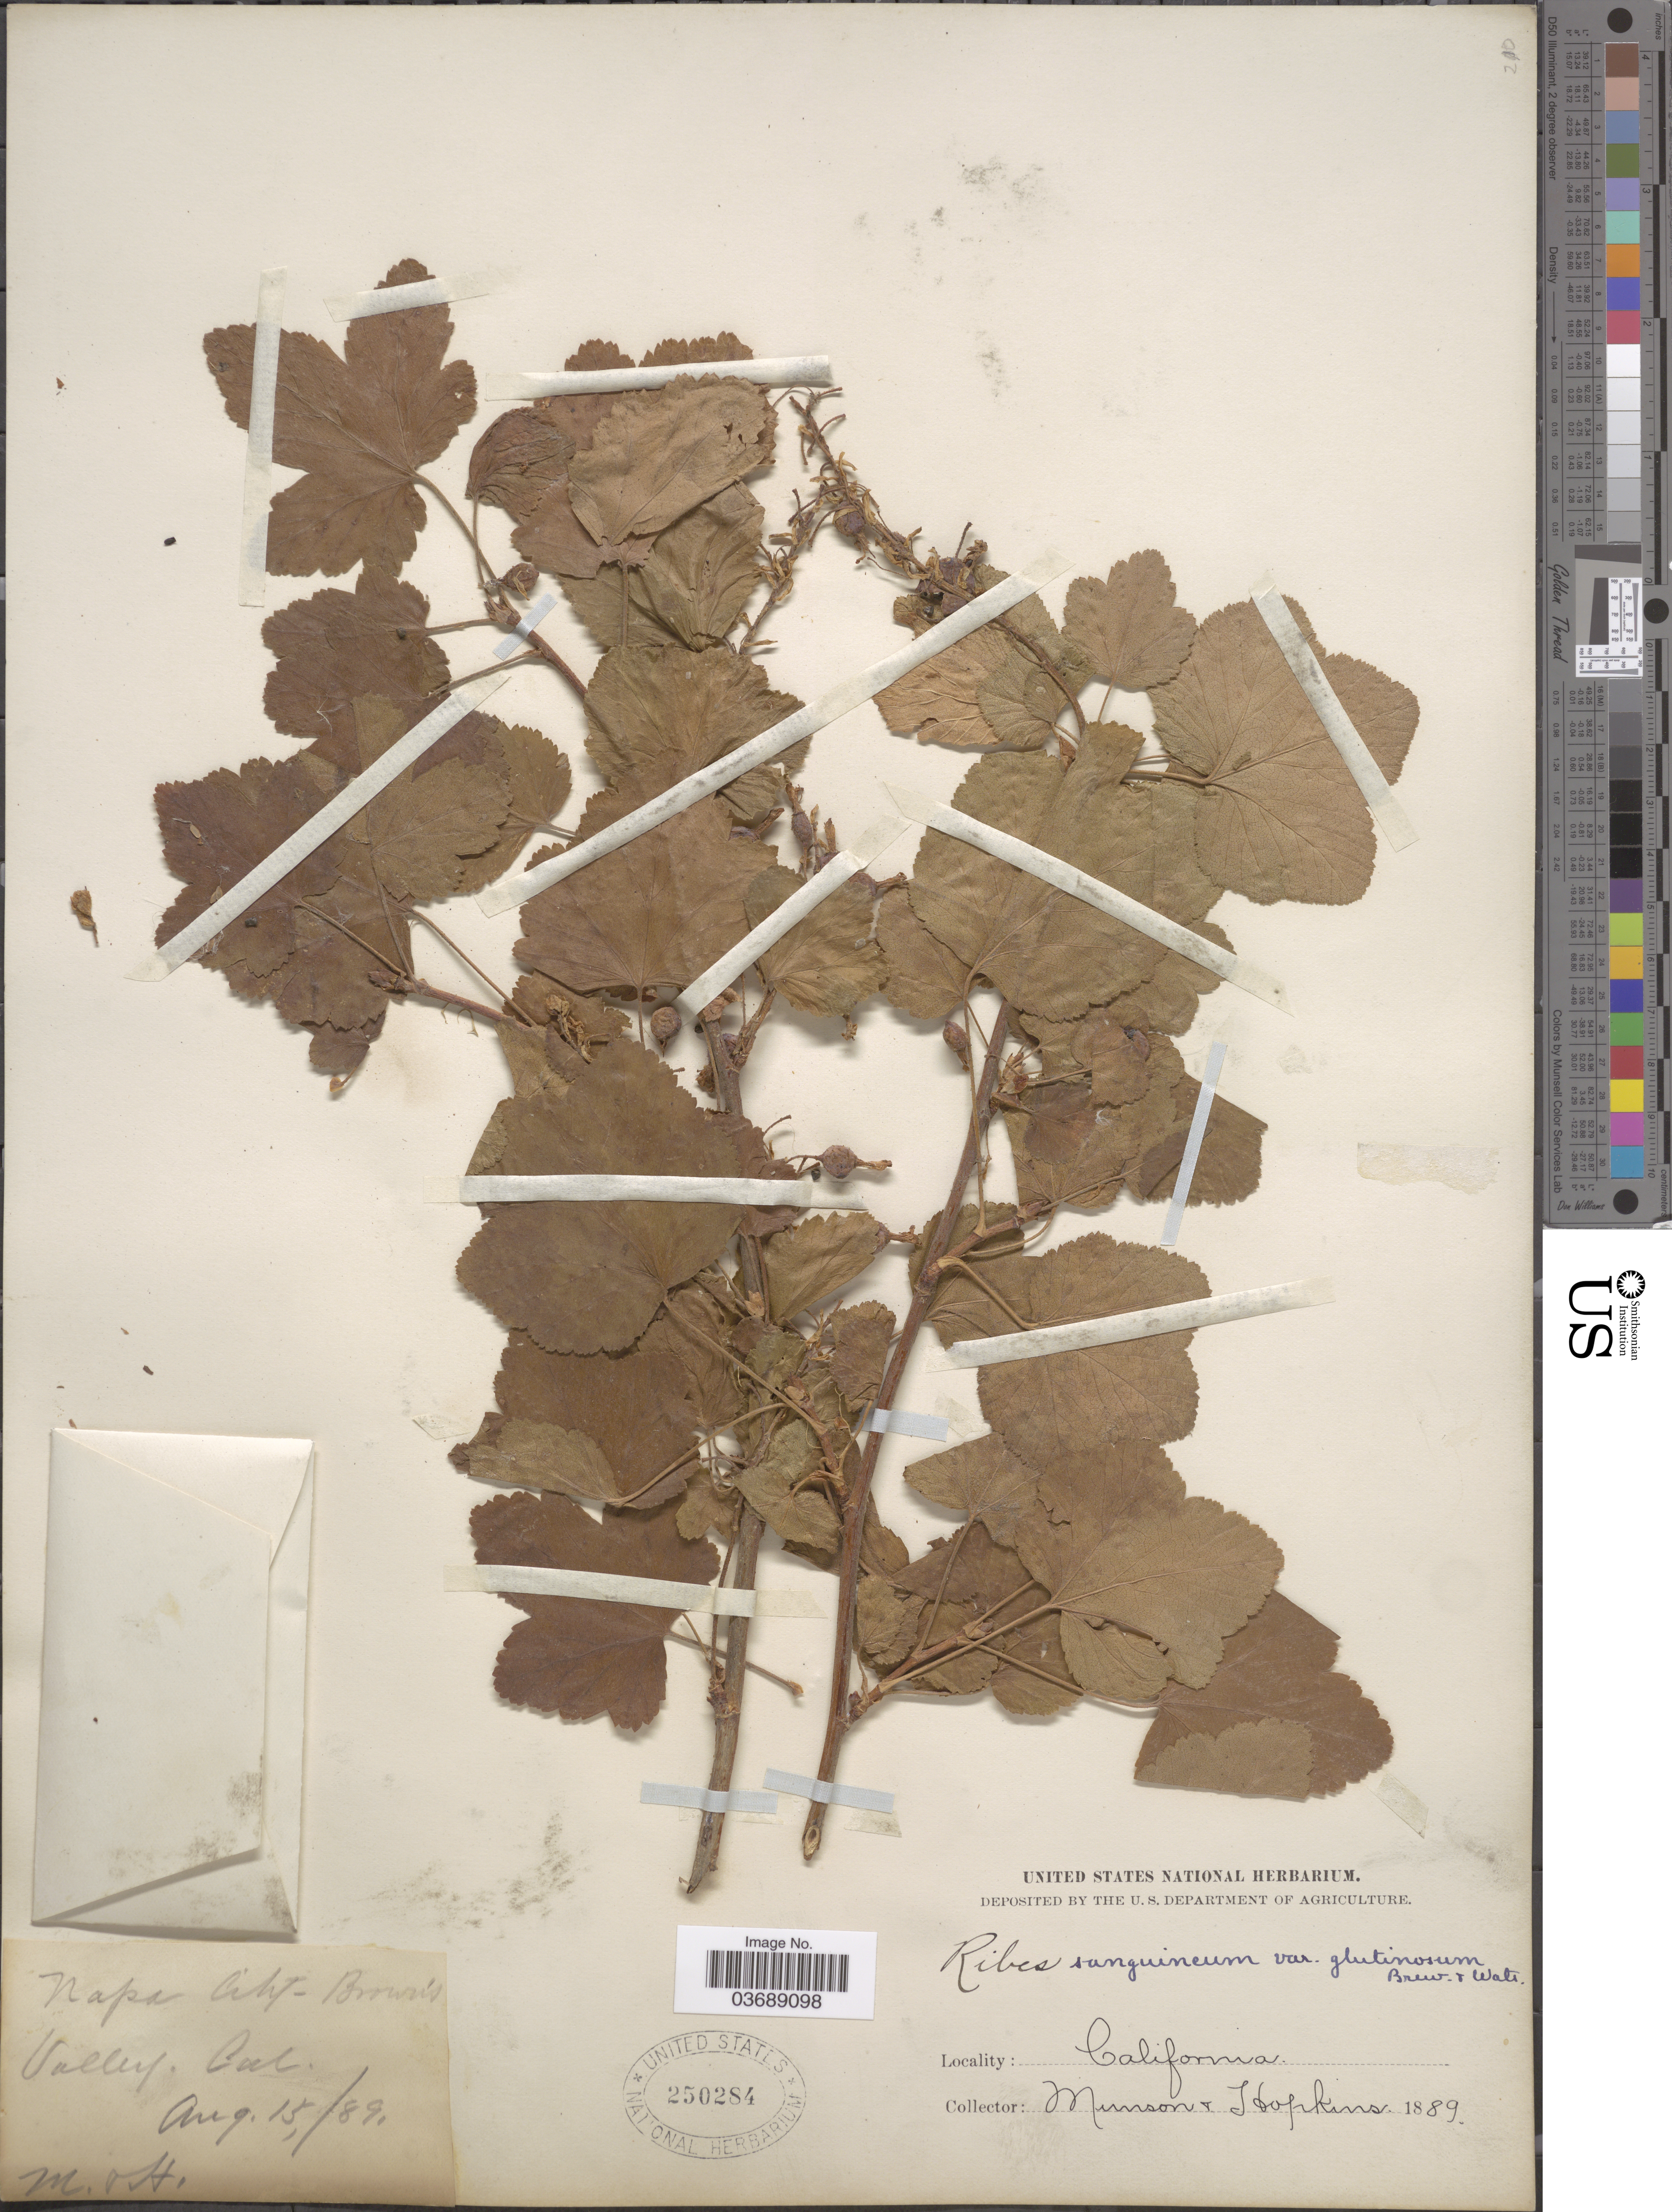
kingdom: Plantae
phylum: Tracheophyta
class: Magnoliopsida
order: Saxifragales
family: Grossulariaceae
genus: Ribes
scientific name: Ribes sanguineum var. glutinosum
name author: (Benth.) Loudon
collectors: -. Munson & -- Hopkins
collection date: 1889-08-15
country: United States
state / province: California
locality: Napa City* Brown's Valley.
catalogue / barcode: US 250284